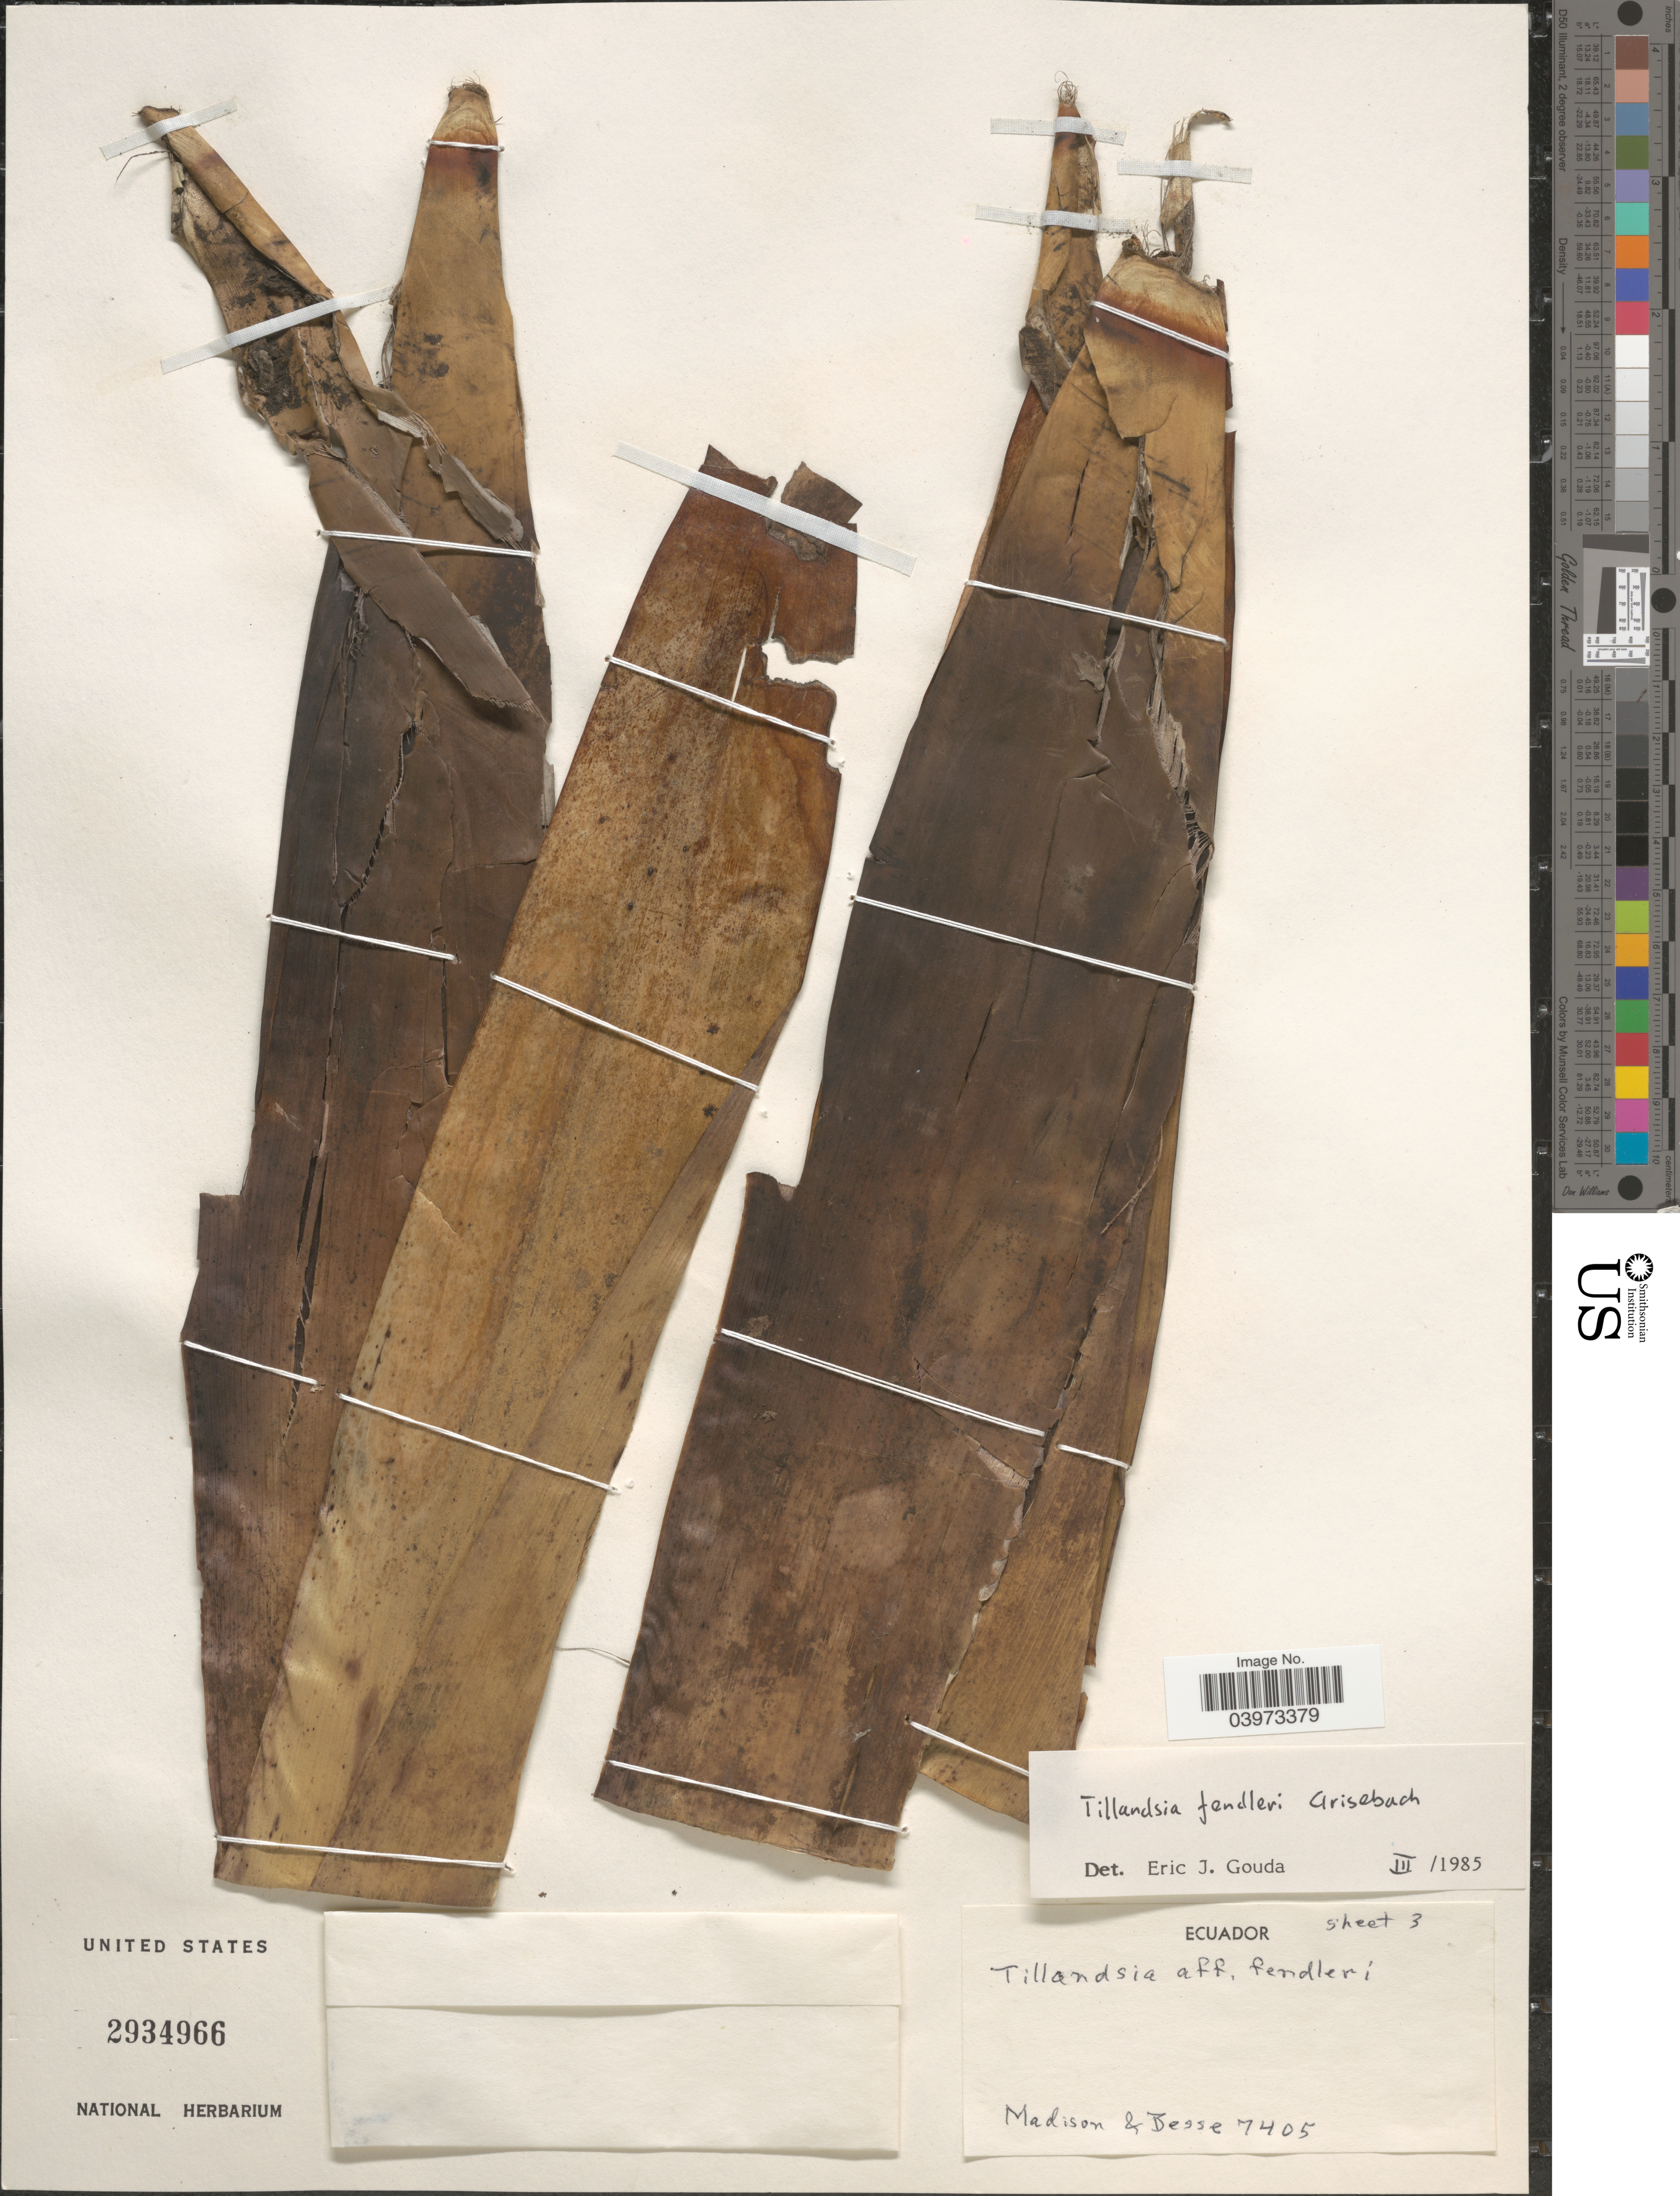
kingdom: Plantae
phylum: Tracheophyta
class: Liliopsida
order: Poales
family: Bromeliaceae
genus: Tillandsia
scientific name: Tillandsia fendleri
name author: Griseb.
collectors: -- Madison & -. Besse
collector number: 7405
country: Ecuador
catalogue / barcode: US 2934966